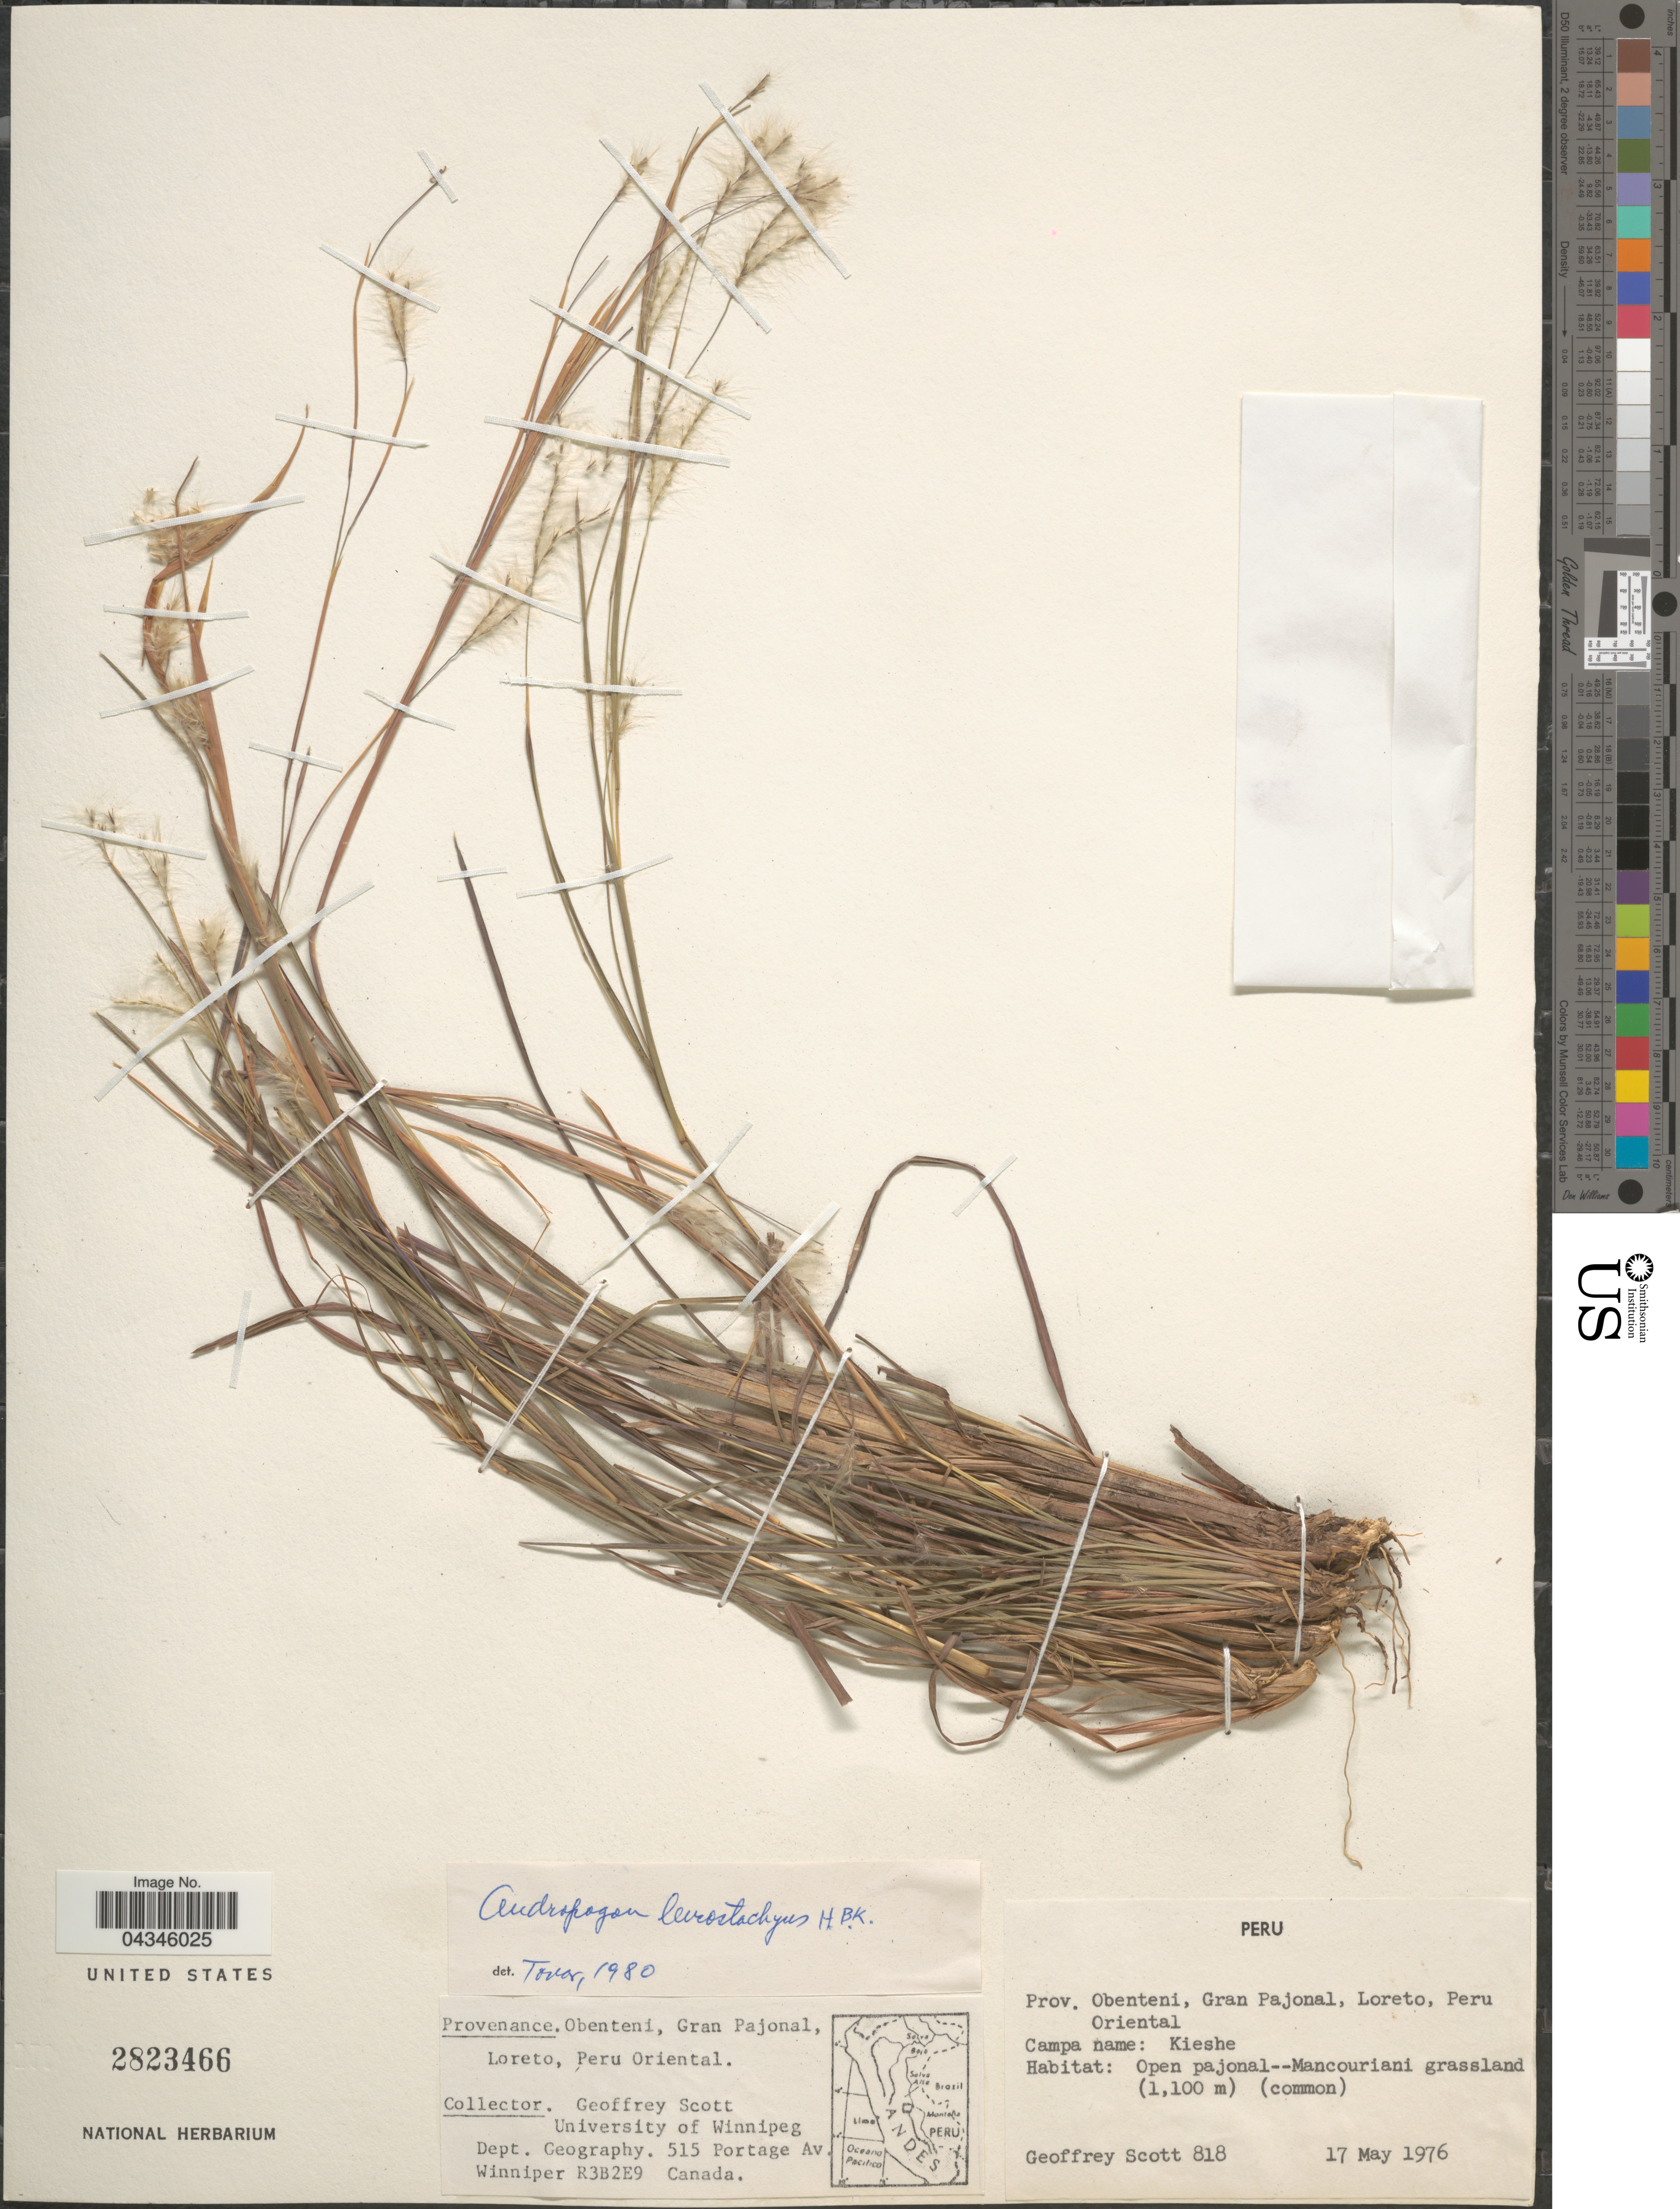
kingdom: Plantae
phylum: Tracheophyta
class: Liliopsida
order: Poales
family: Poaceae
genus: Andropogon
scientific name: Andropogon leucostachyus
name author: Kunth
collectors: G. Scott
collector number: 818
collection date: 1976-05-17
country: Peru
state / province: Loreto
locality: Provenance. Obentení, Gran Pajonal, Loreto, Peru Oriental.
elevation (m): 1100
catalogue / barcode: US 2823466